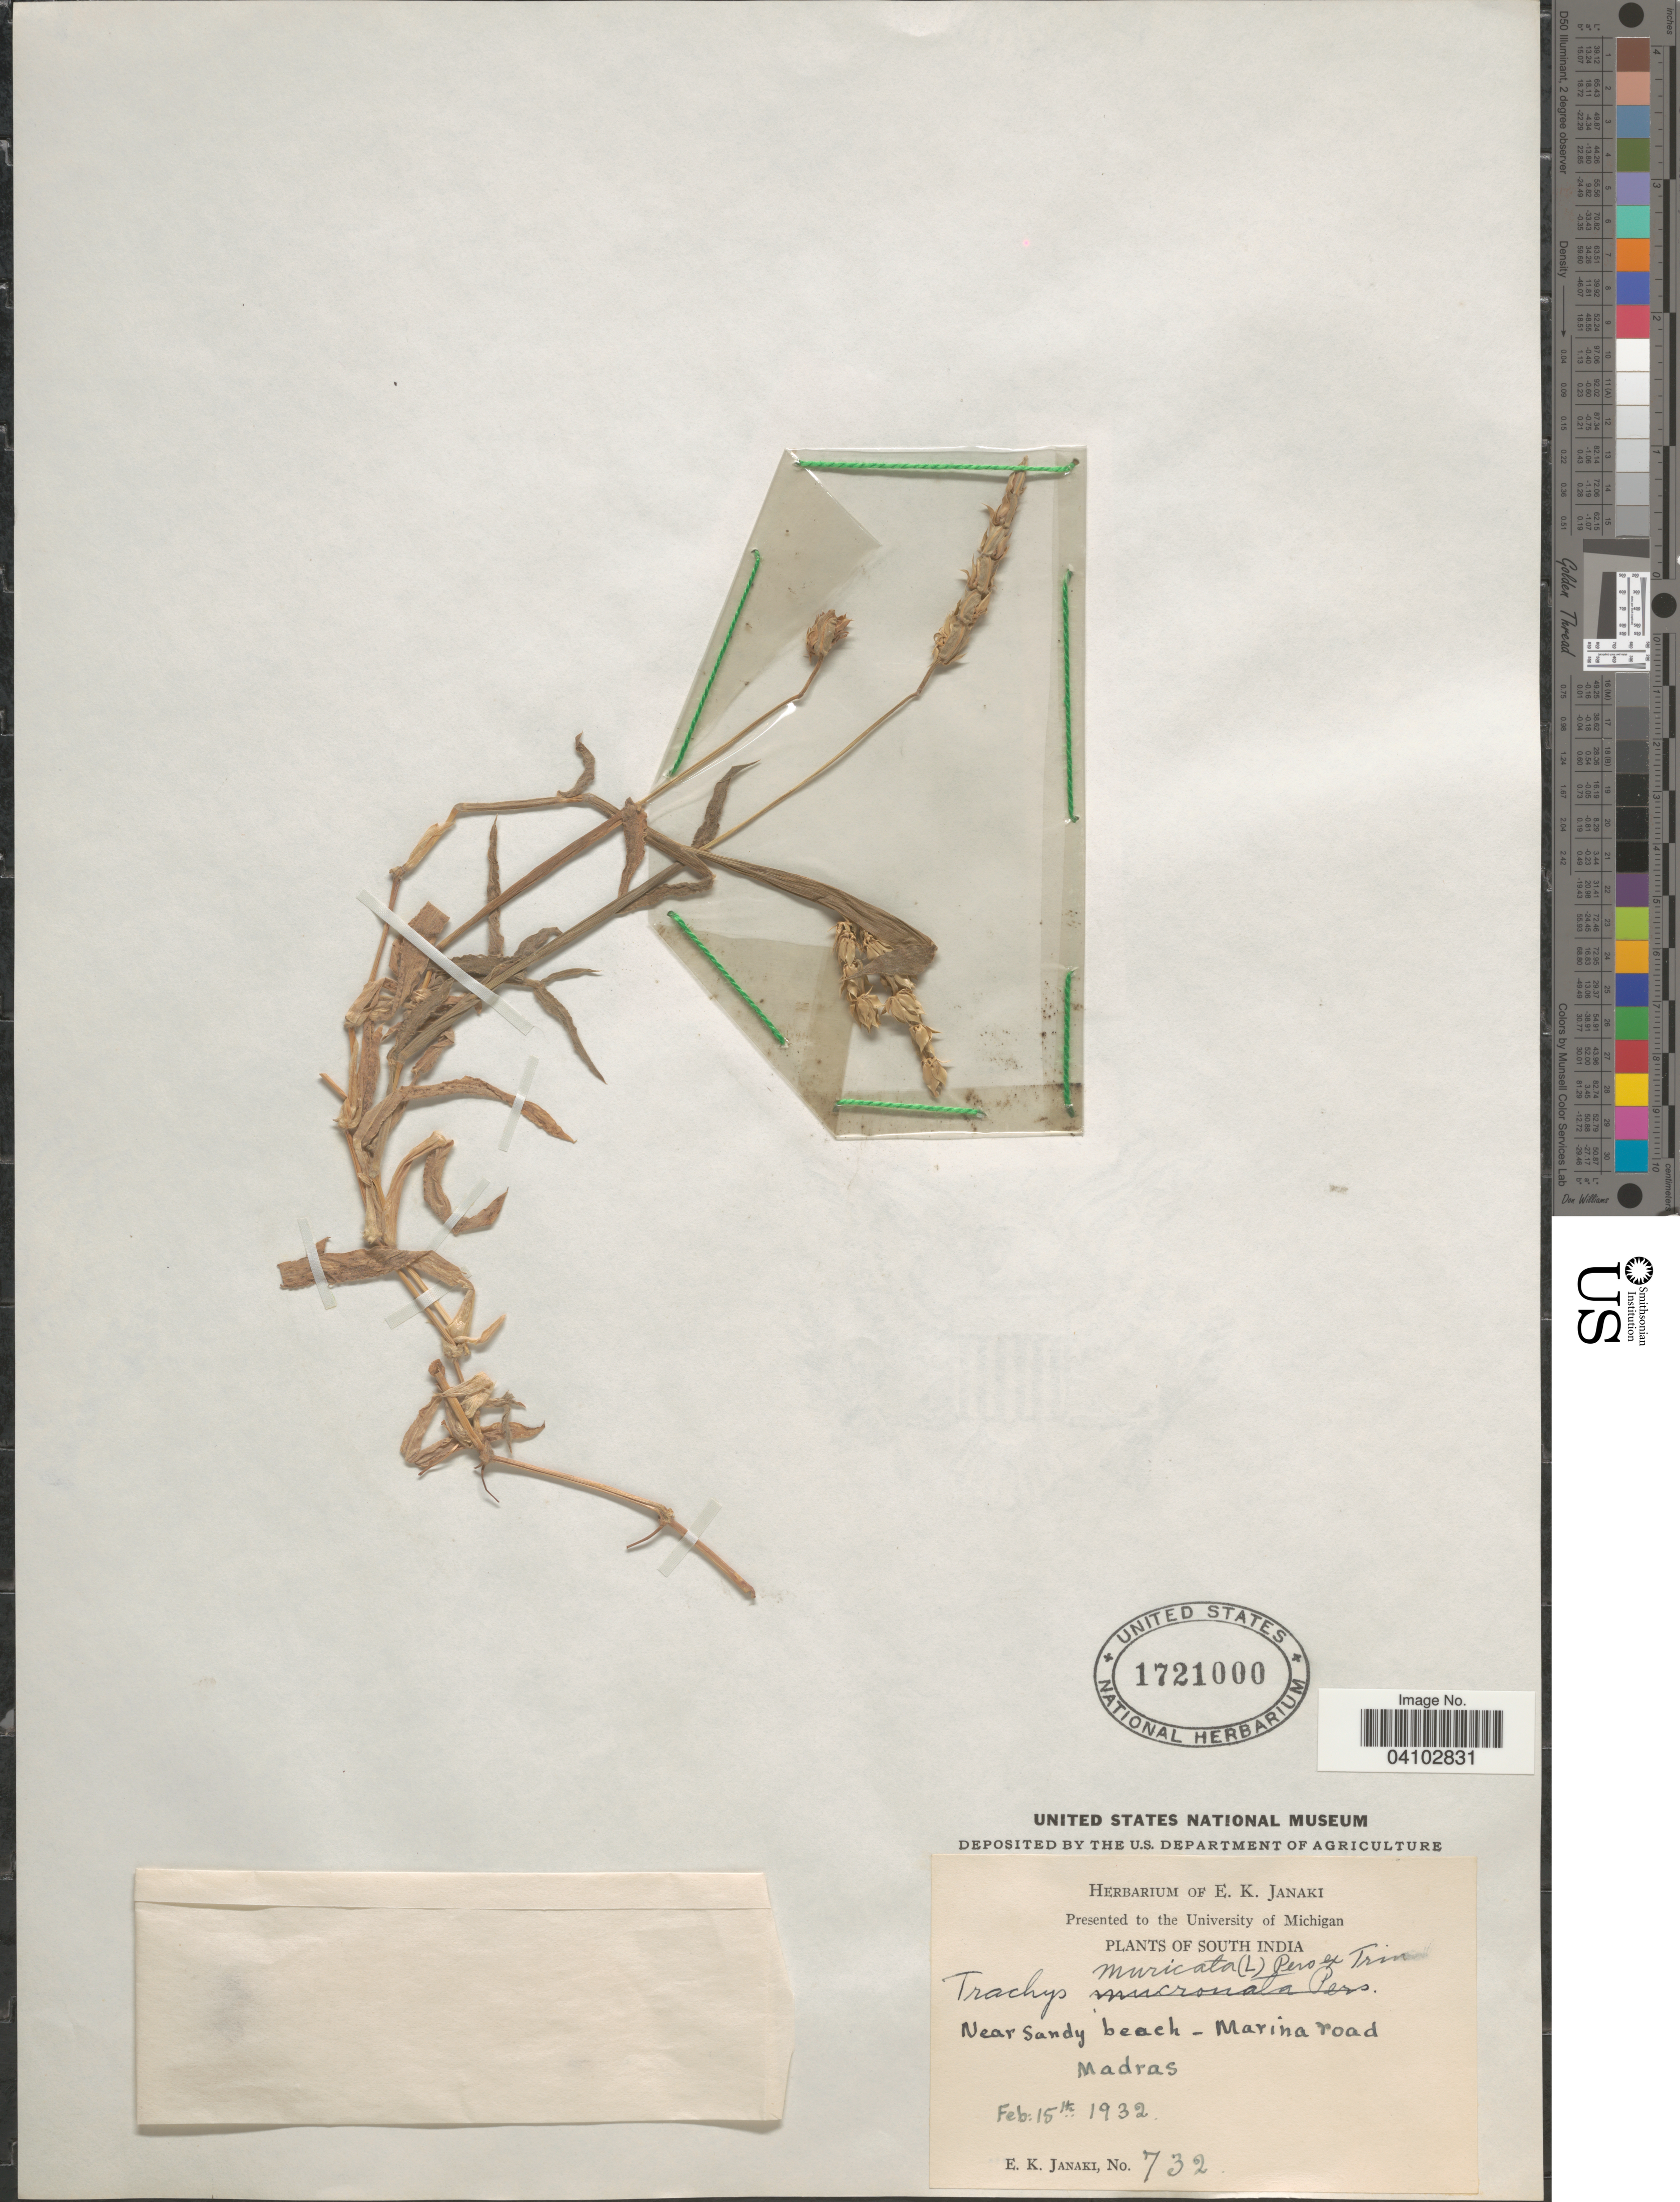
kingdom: Plantae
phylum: Tracheophyta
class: Liliopsida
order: Poales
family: Poaceae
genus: Trachys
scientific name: Trachys muricata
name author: (L.) Pers.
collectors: E. Janaki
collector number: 732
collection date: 1932-02-15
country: India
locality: South India. Near Sandy beach - Marina road Madras.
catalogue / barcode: US 1721000